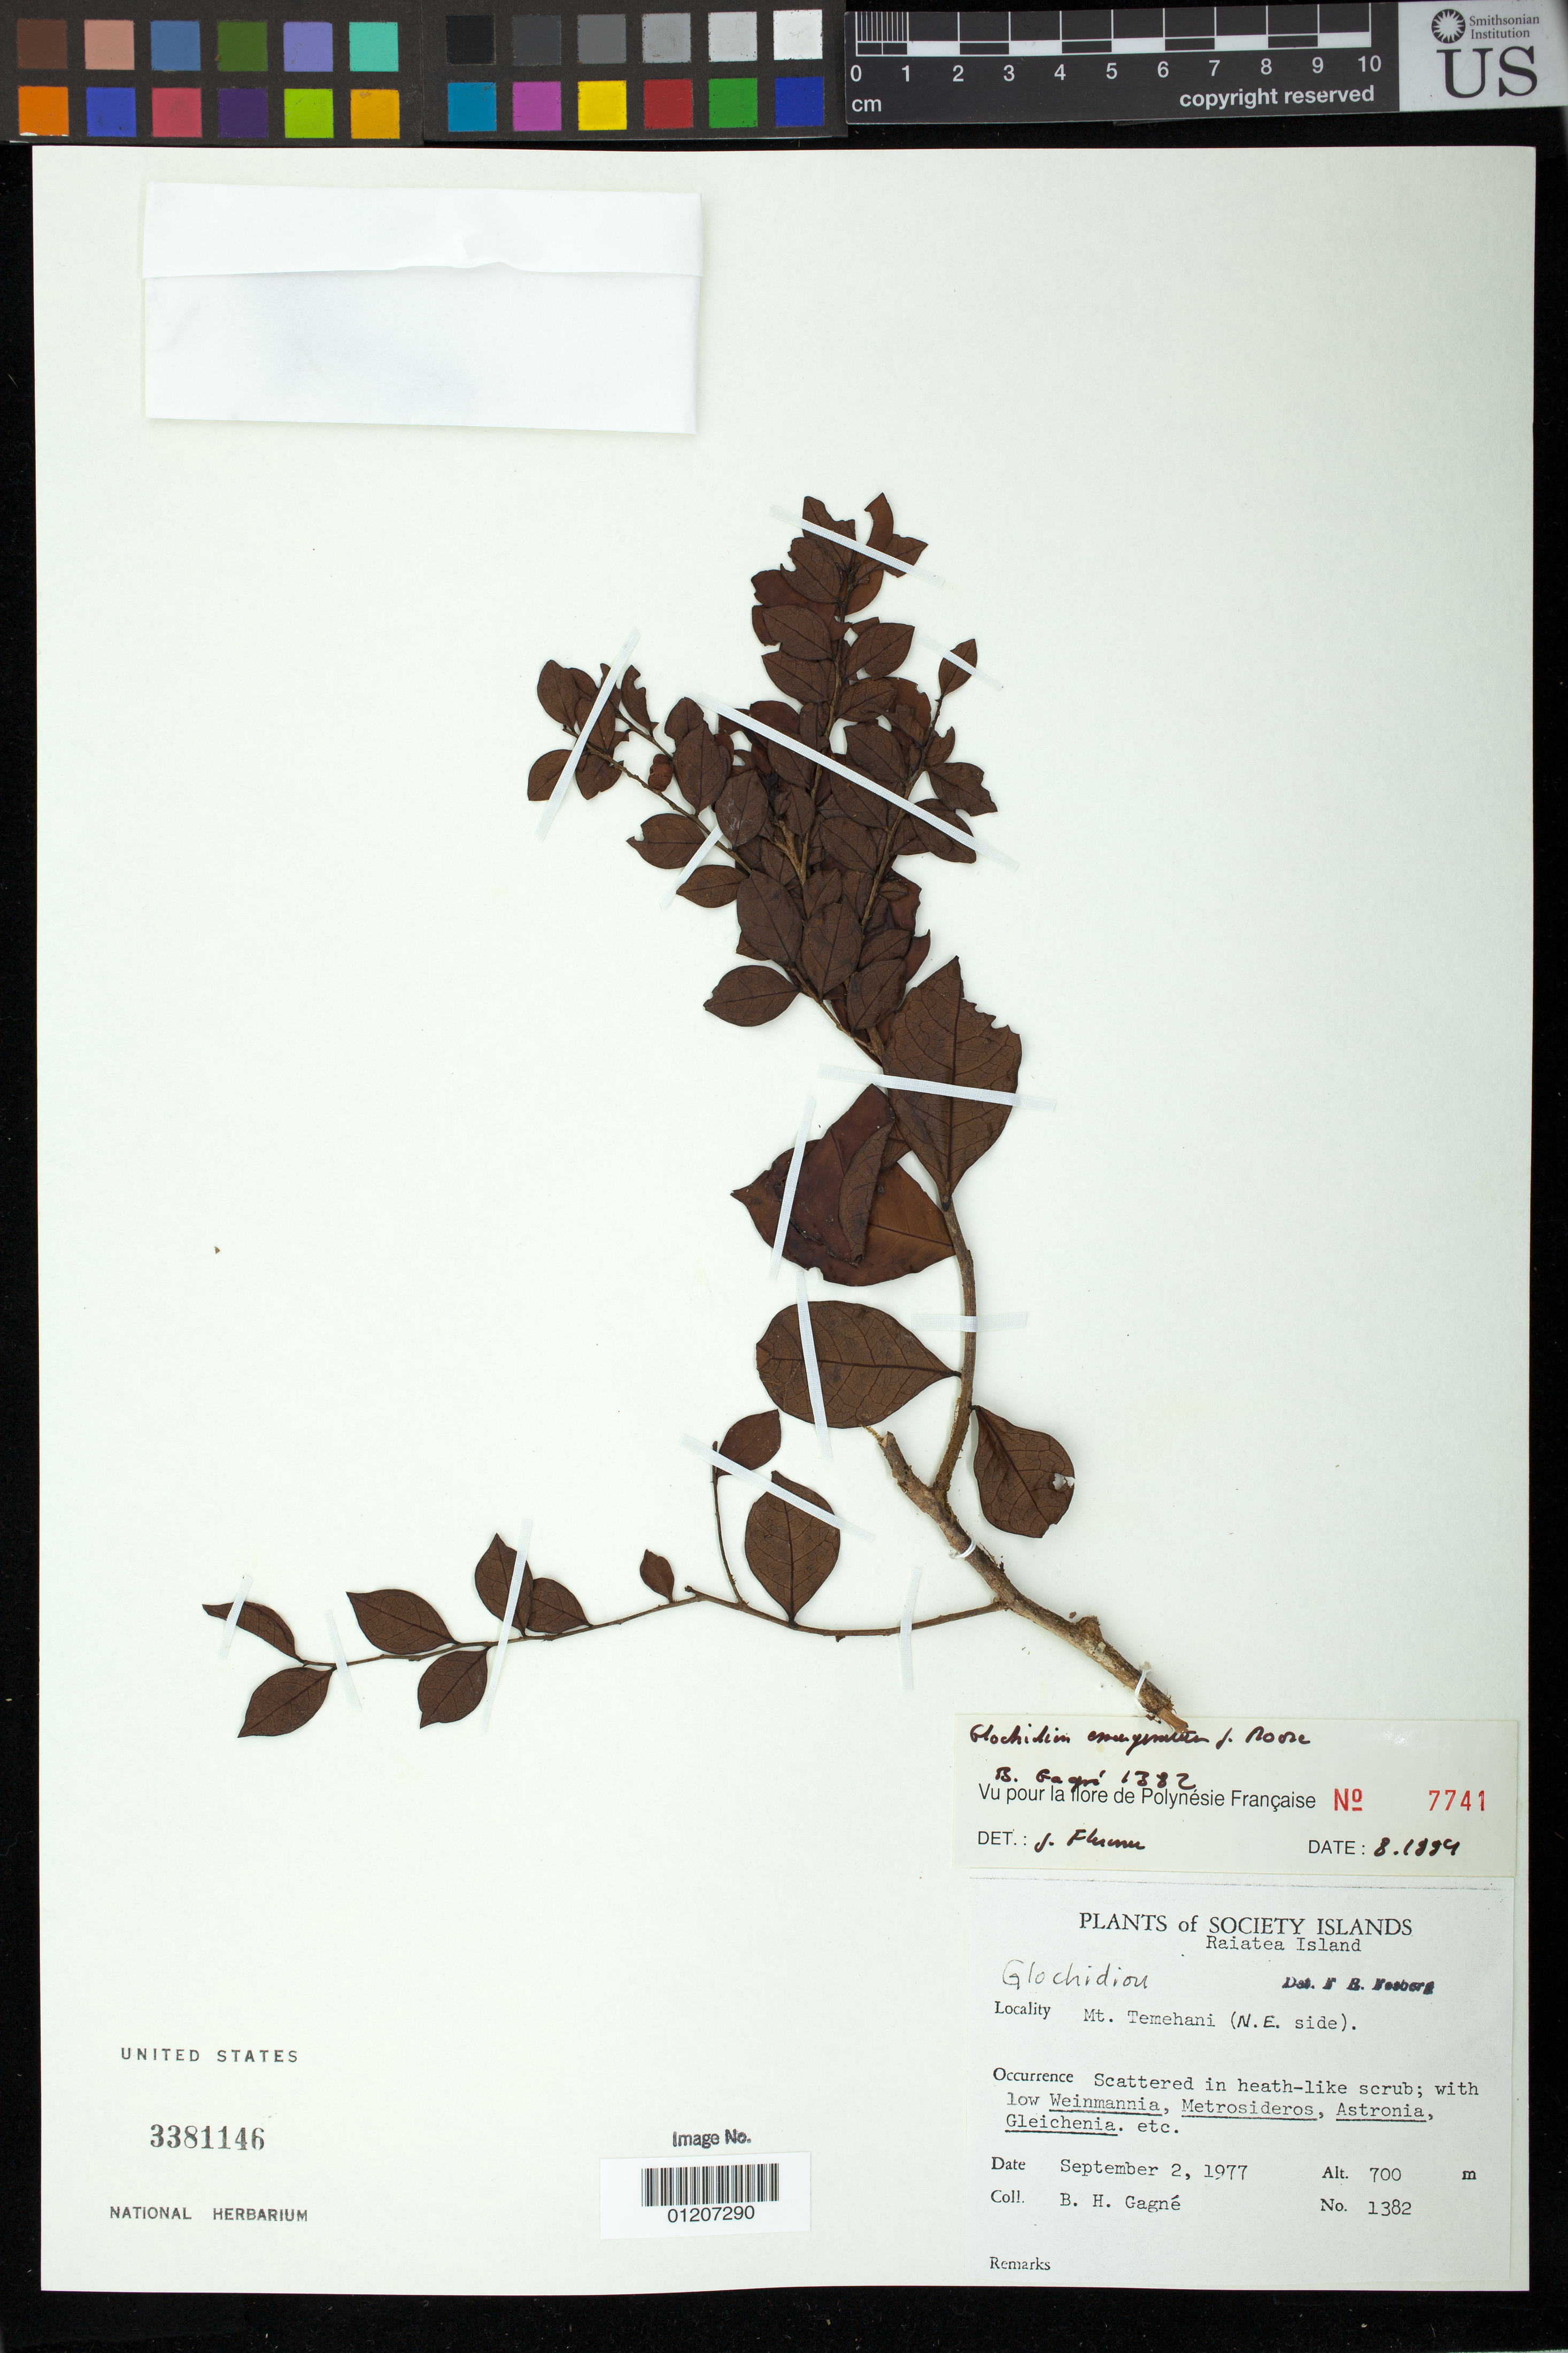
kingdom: Plantae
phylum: Tracheophyta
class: Magnoliopsida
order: Malpighiales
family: Phyllanthaceae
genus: Phyllanthus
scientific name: Phyllanthus emarginatus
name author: (J.W. Moore) W.L. Wagner & Lorence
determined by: Wagner, W. L., (BOT), Smithsonian Institution - National Museum of Natural History (UNITED STATES)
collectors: B. H. Gagné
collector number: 1382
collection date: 1977-09-02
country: French Polynesia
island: Raiatea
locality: Mt. Temehani (N.E. side)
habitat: in heath-like scrub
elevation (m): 700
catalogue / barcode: US 3381146